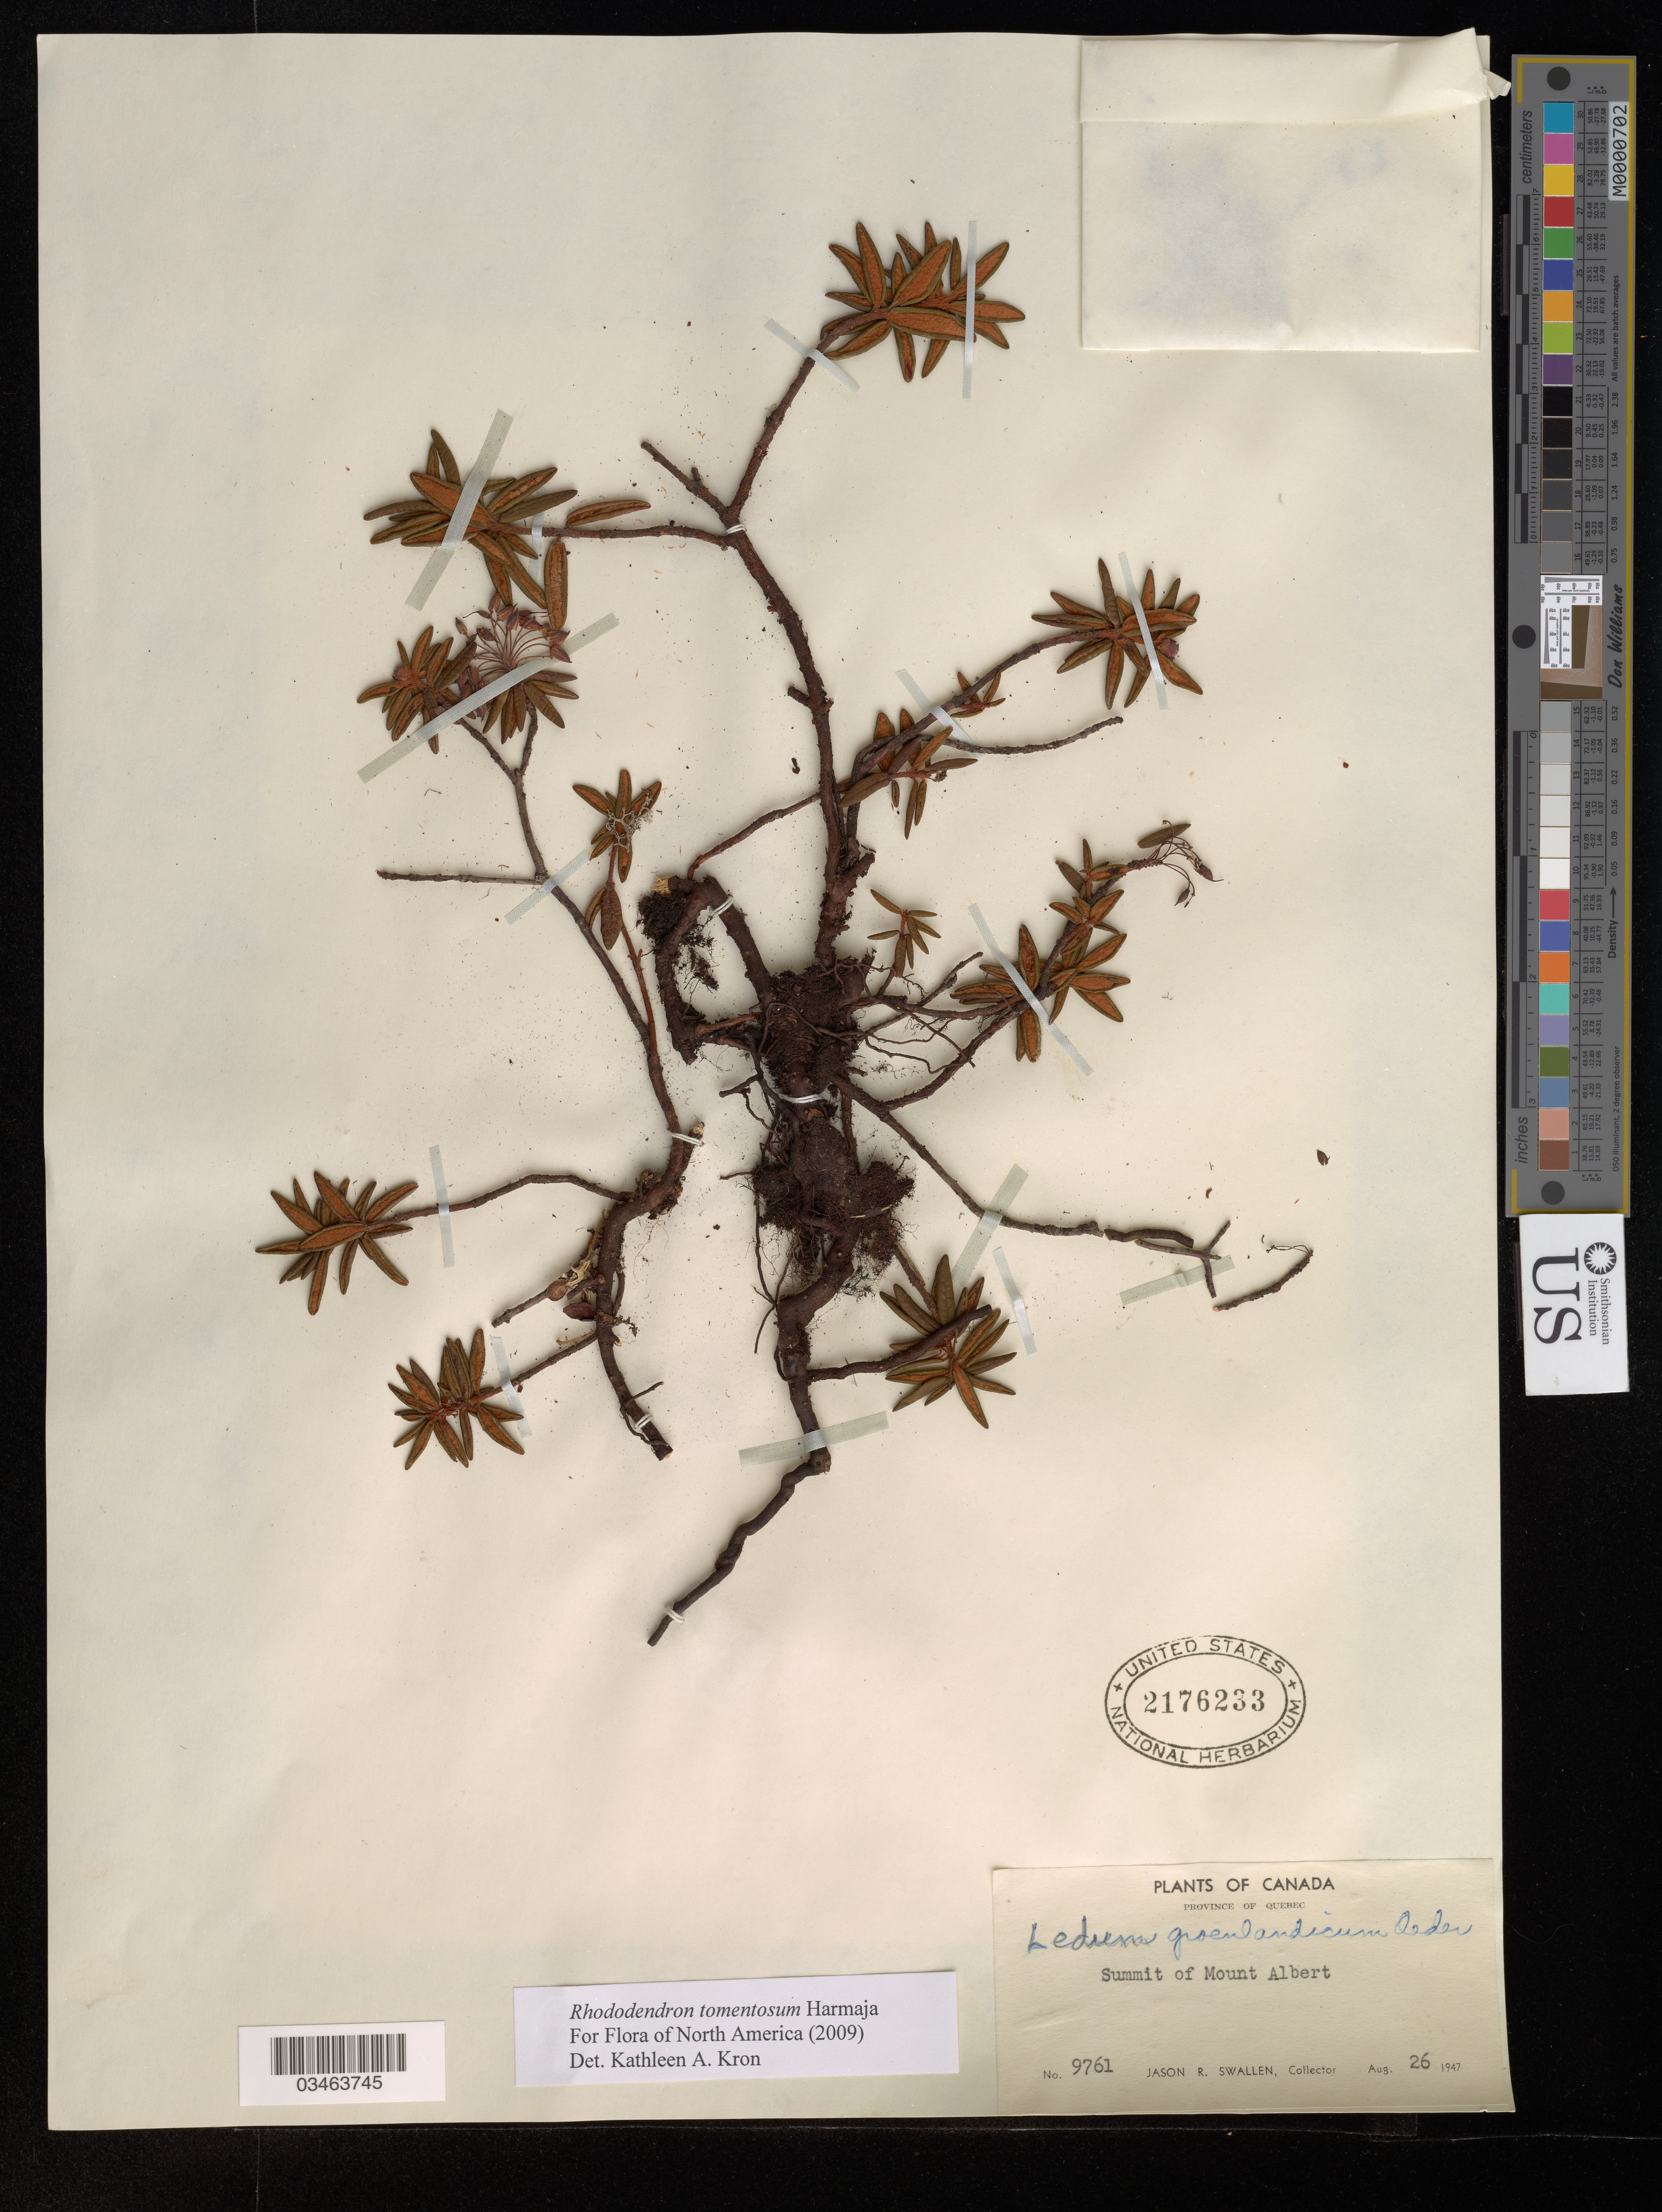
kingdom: Plantae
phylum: Tracheophyta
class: Magnoliopsida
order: Ericales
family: Ericaceae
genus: Rhododendron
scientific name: Rhododendron tomentosum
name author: Harmaja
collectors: J. R. Swallen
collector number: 9761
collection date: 1947-08-26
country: Canada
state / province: Quebec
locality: Summit of Mount Albert.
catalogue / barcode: US 2176233